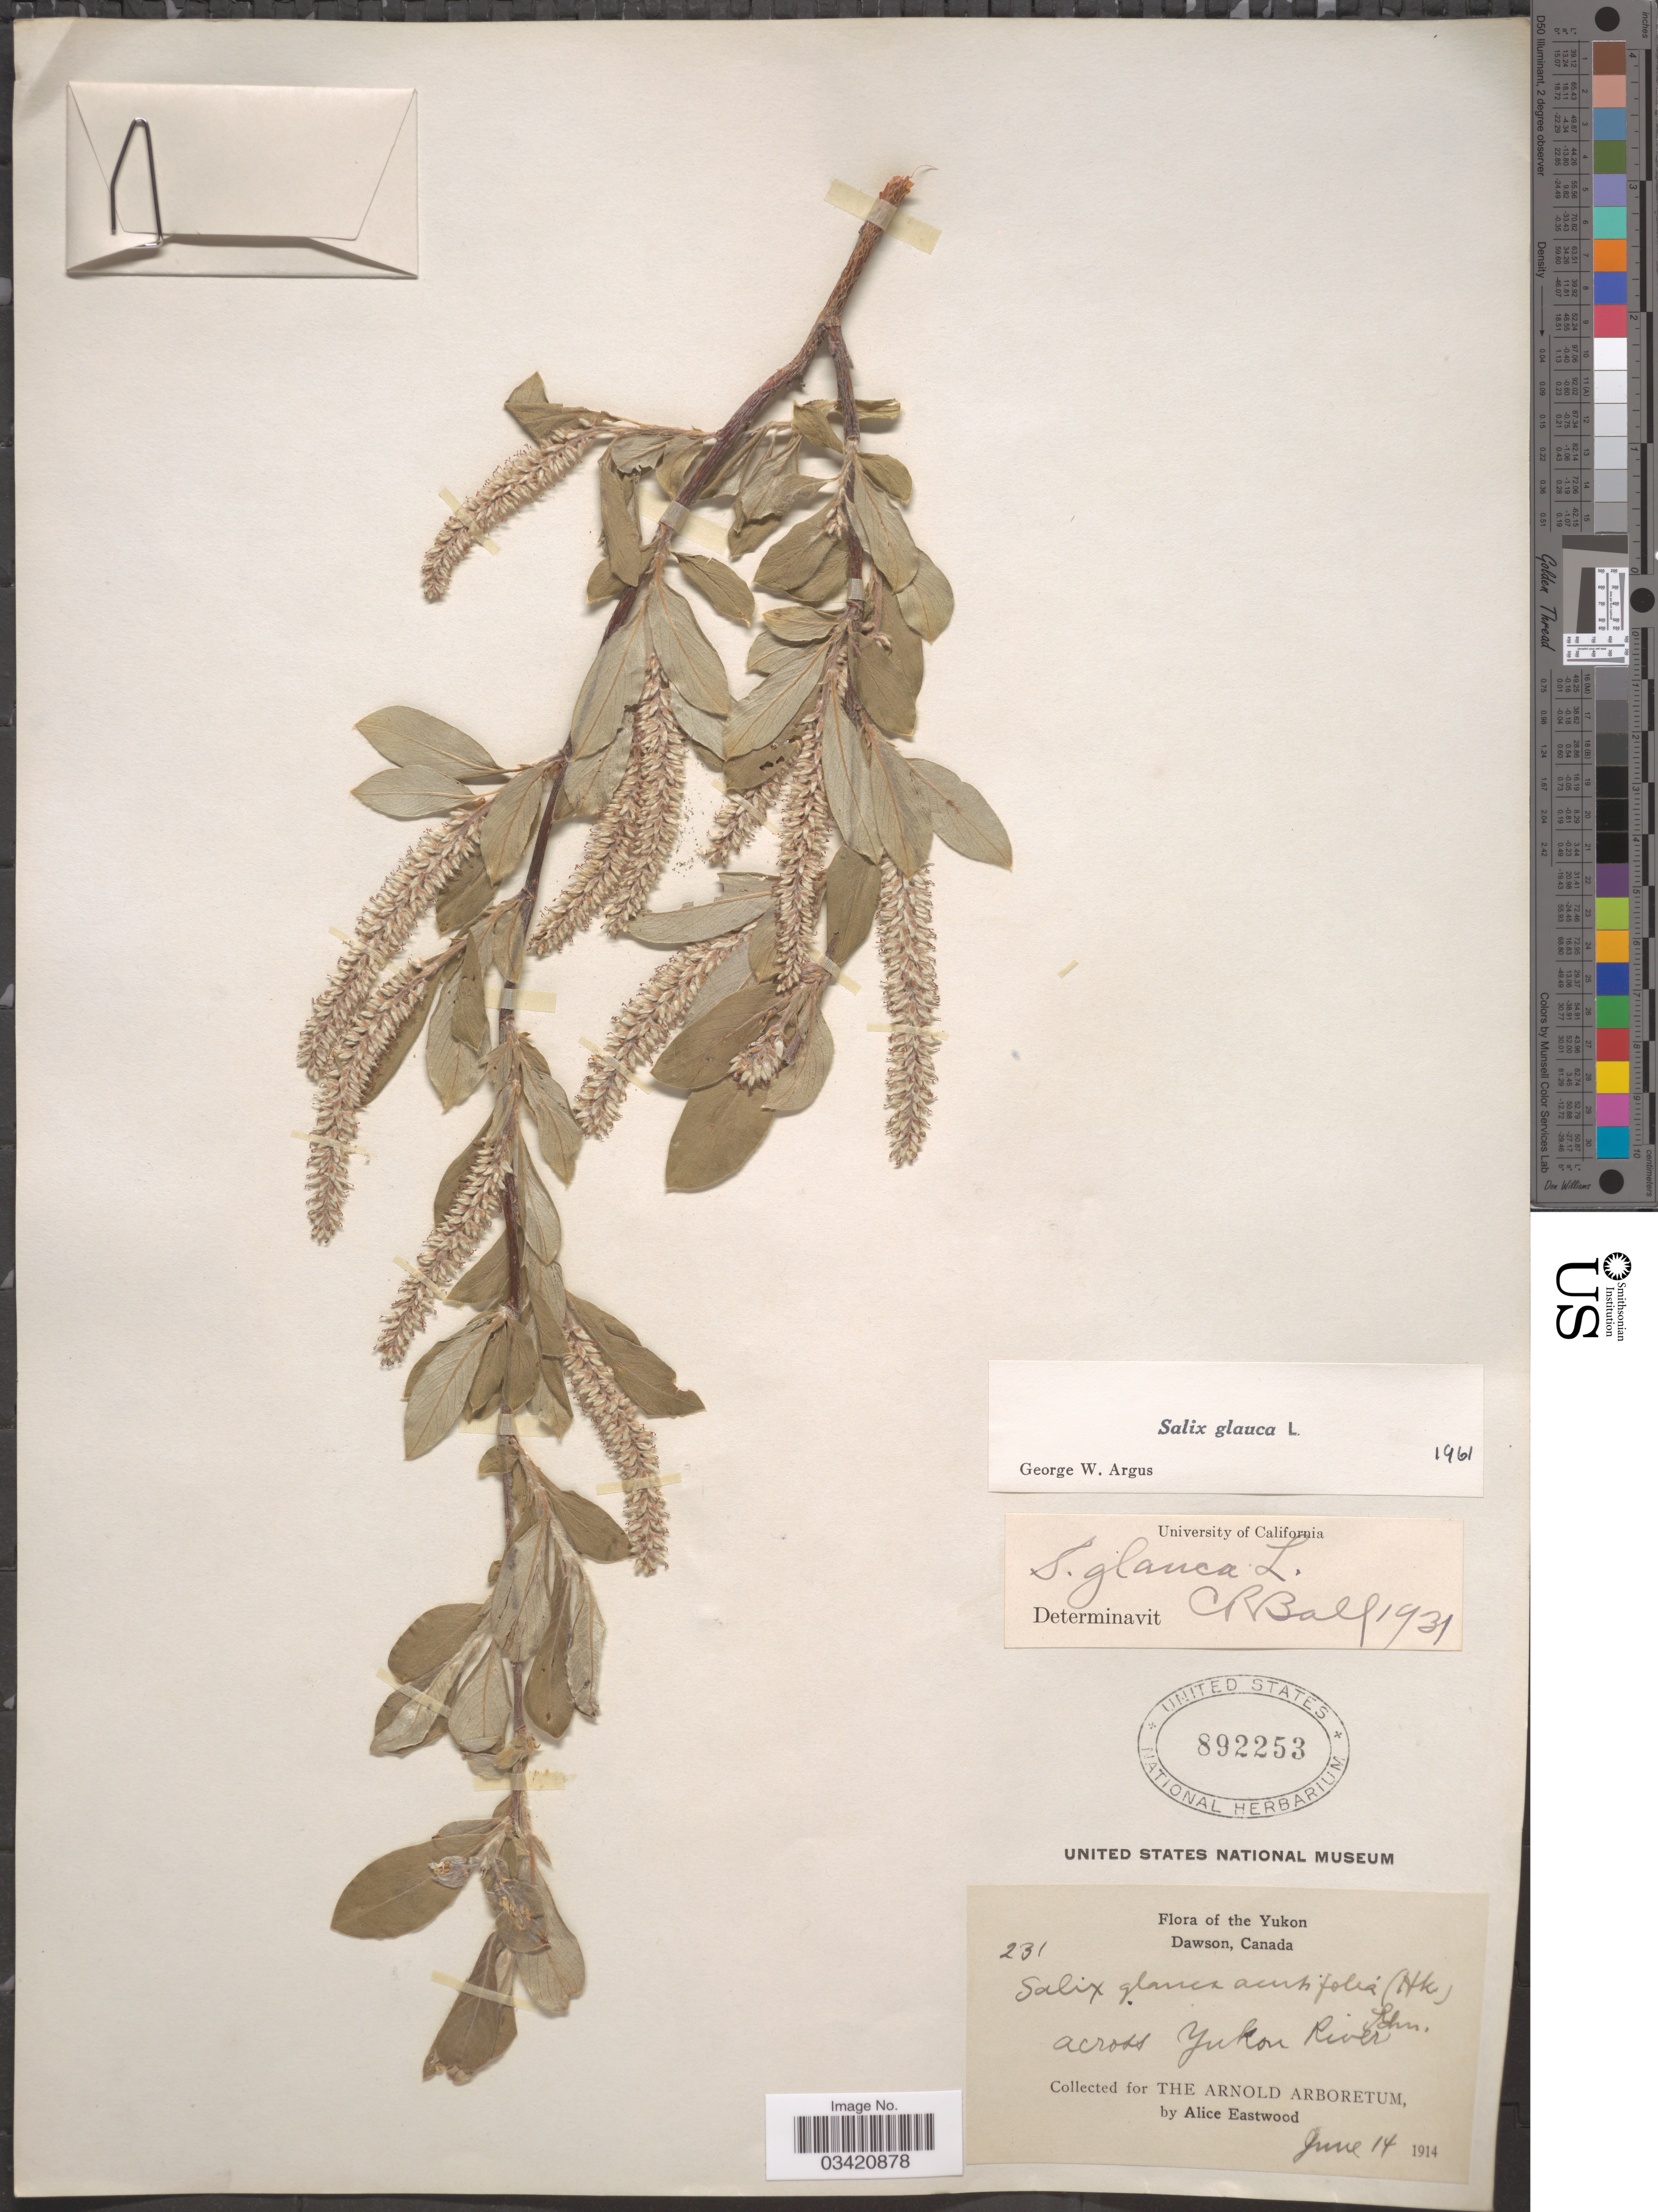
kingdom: Plantae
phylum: Tracheophyta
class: Magnoliopsida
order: Malpighiales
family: Salicaceae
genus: Salix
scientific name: Salix glauca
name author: L.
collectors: A. Eastwood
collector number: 231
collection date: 1914-06-14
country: Canada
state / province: Yukon Territory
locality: Yukon. Dawson. Across Yukon River.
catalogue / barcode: US 892253